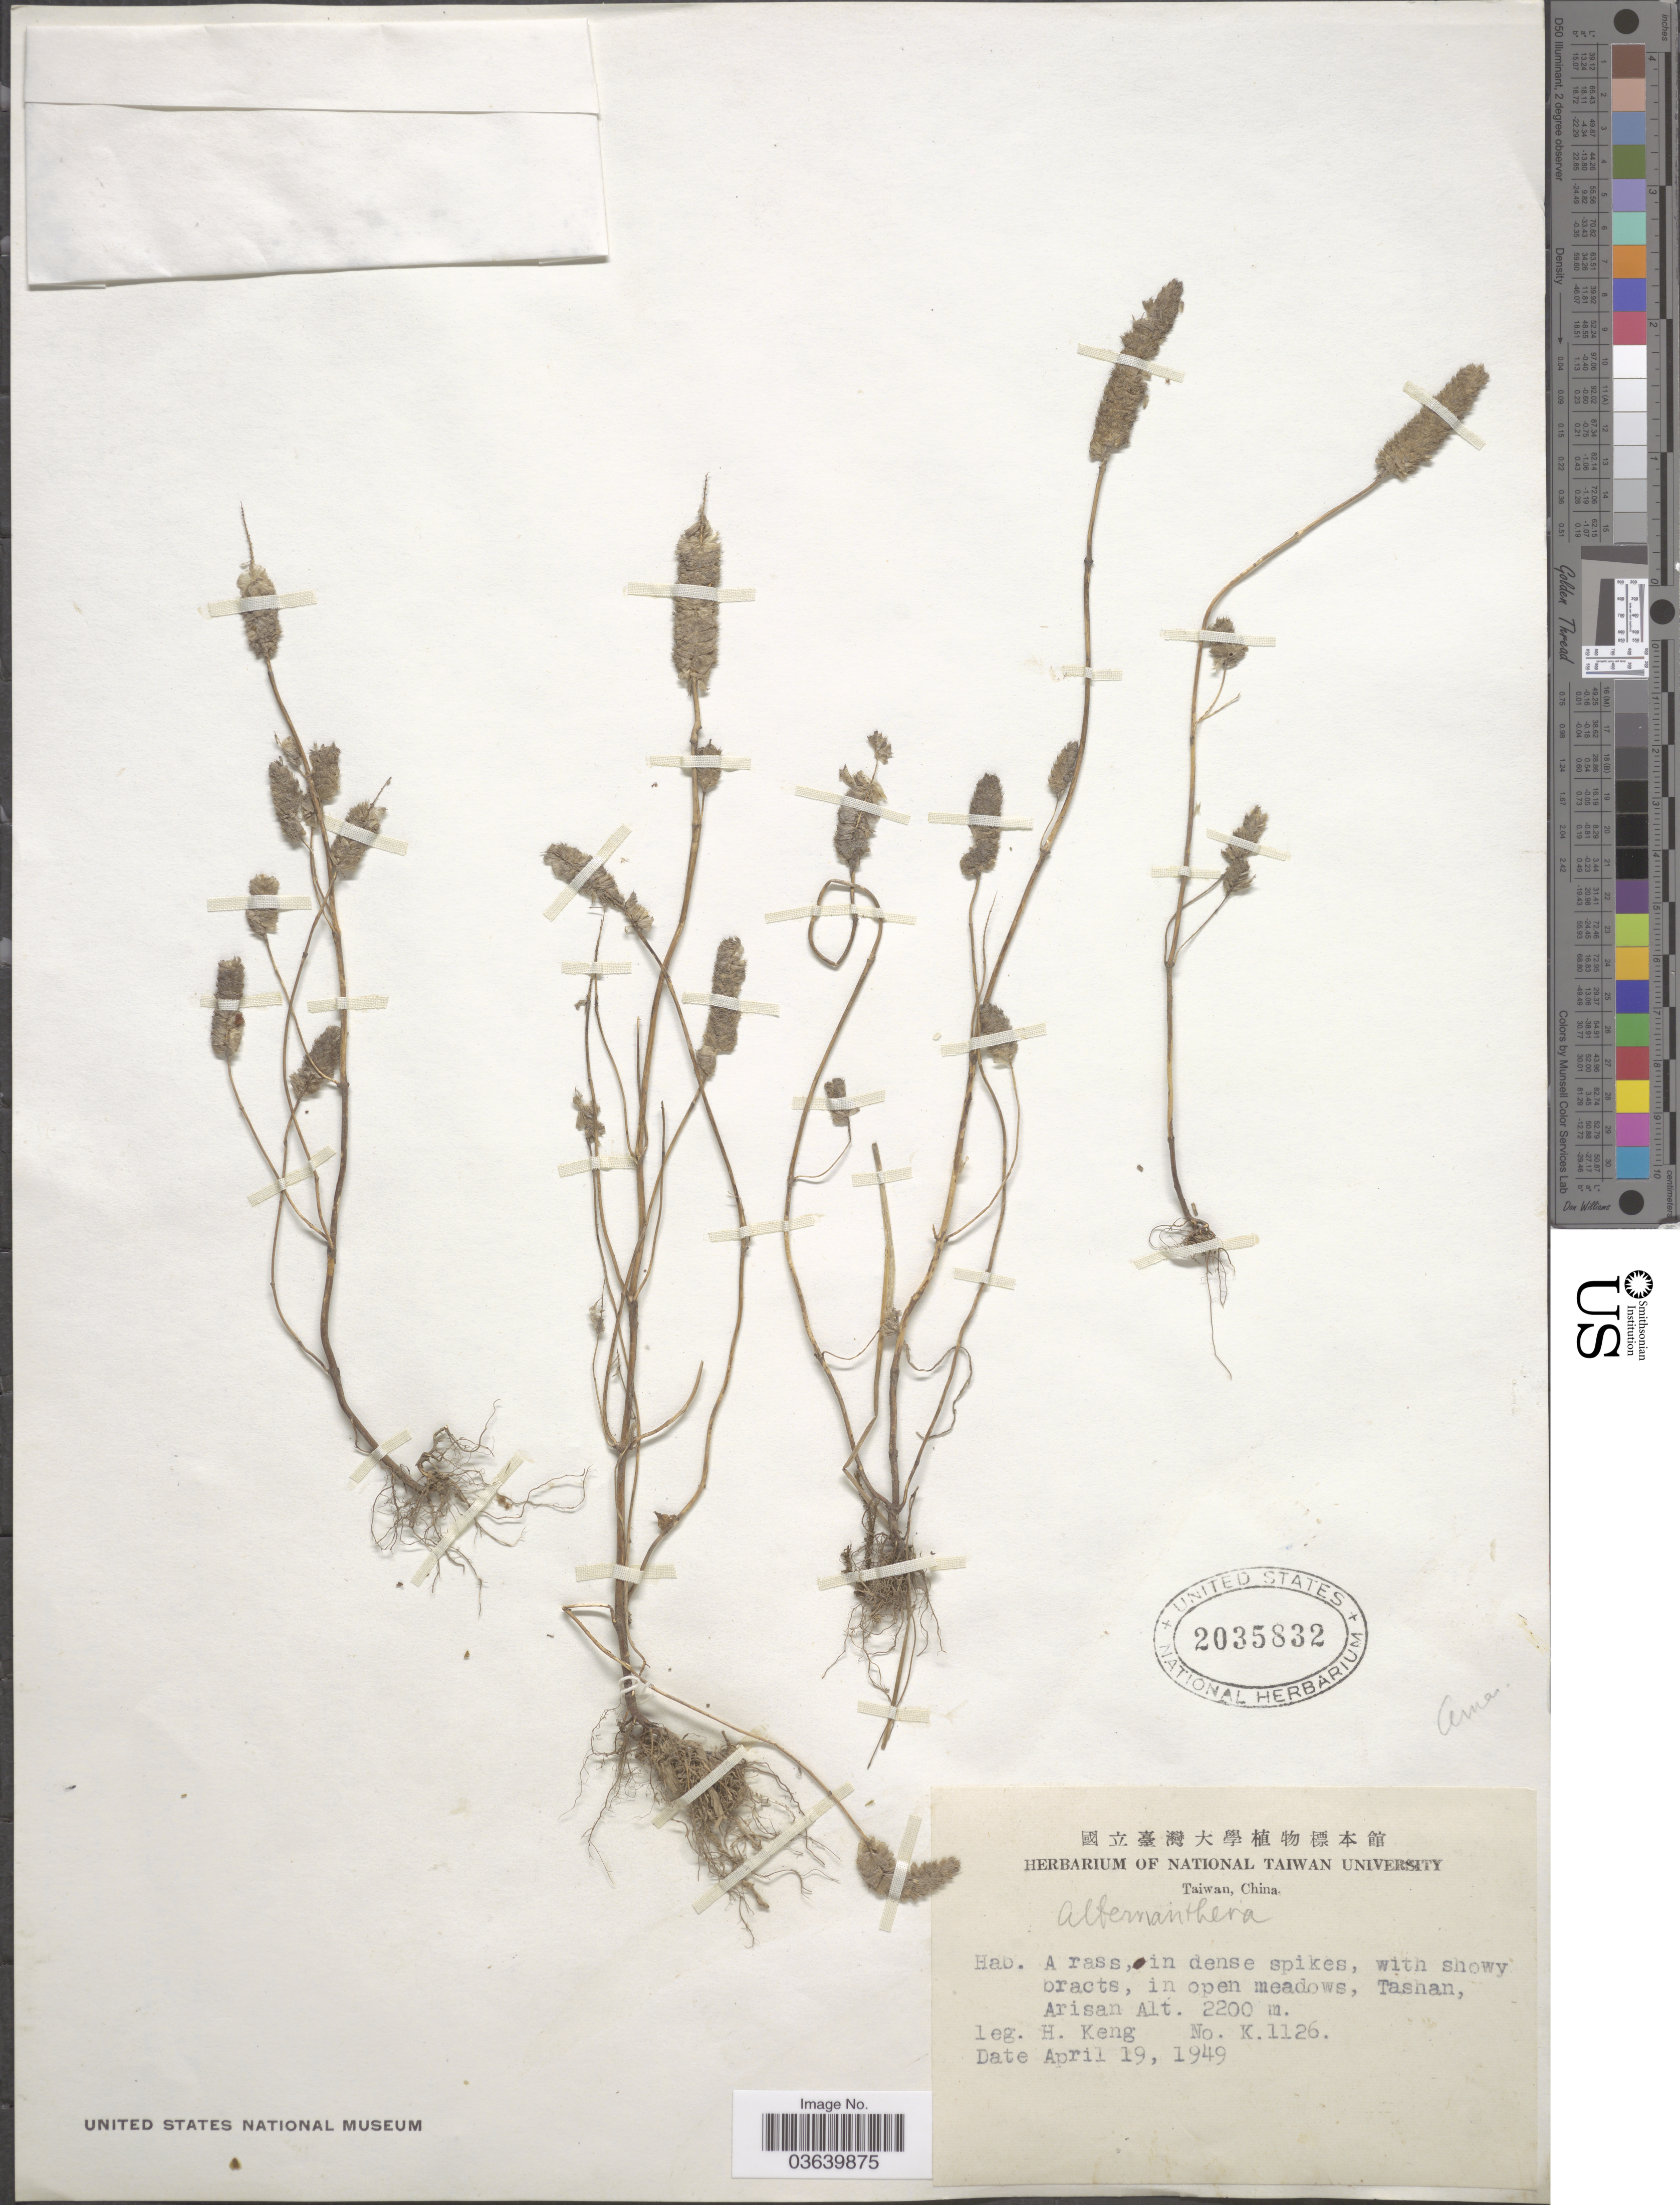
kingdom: Plantae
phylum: Tracheophyta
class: Magnoliopsida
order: Caryophyllales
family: Amaranthaceae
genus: Alternanthera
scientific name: Alternanthera sp.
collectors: H. Keng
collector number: K.1126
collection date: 1949-04-19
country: Taiwan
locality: Tashan, Arisan.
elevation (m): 2200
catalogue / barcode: US 2035832